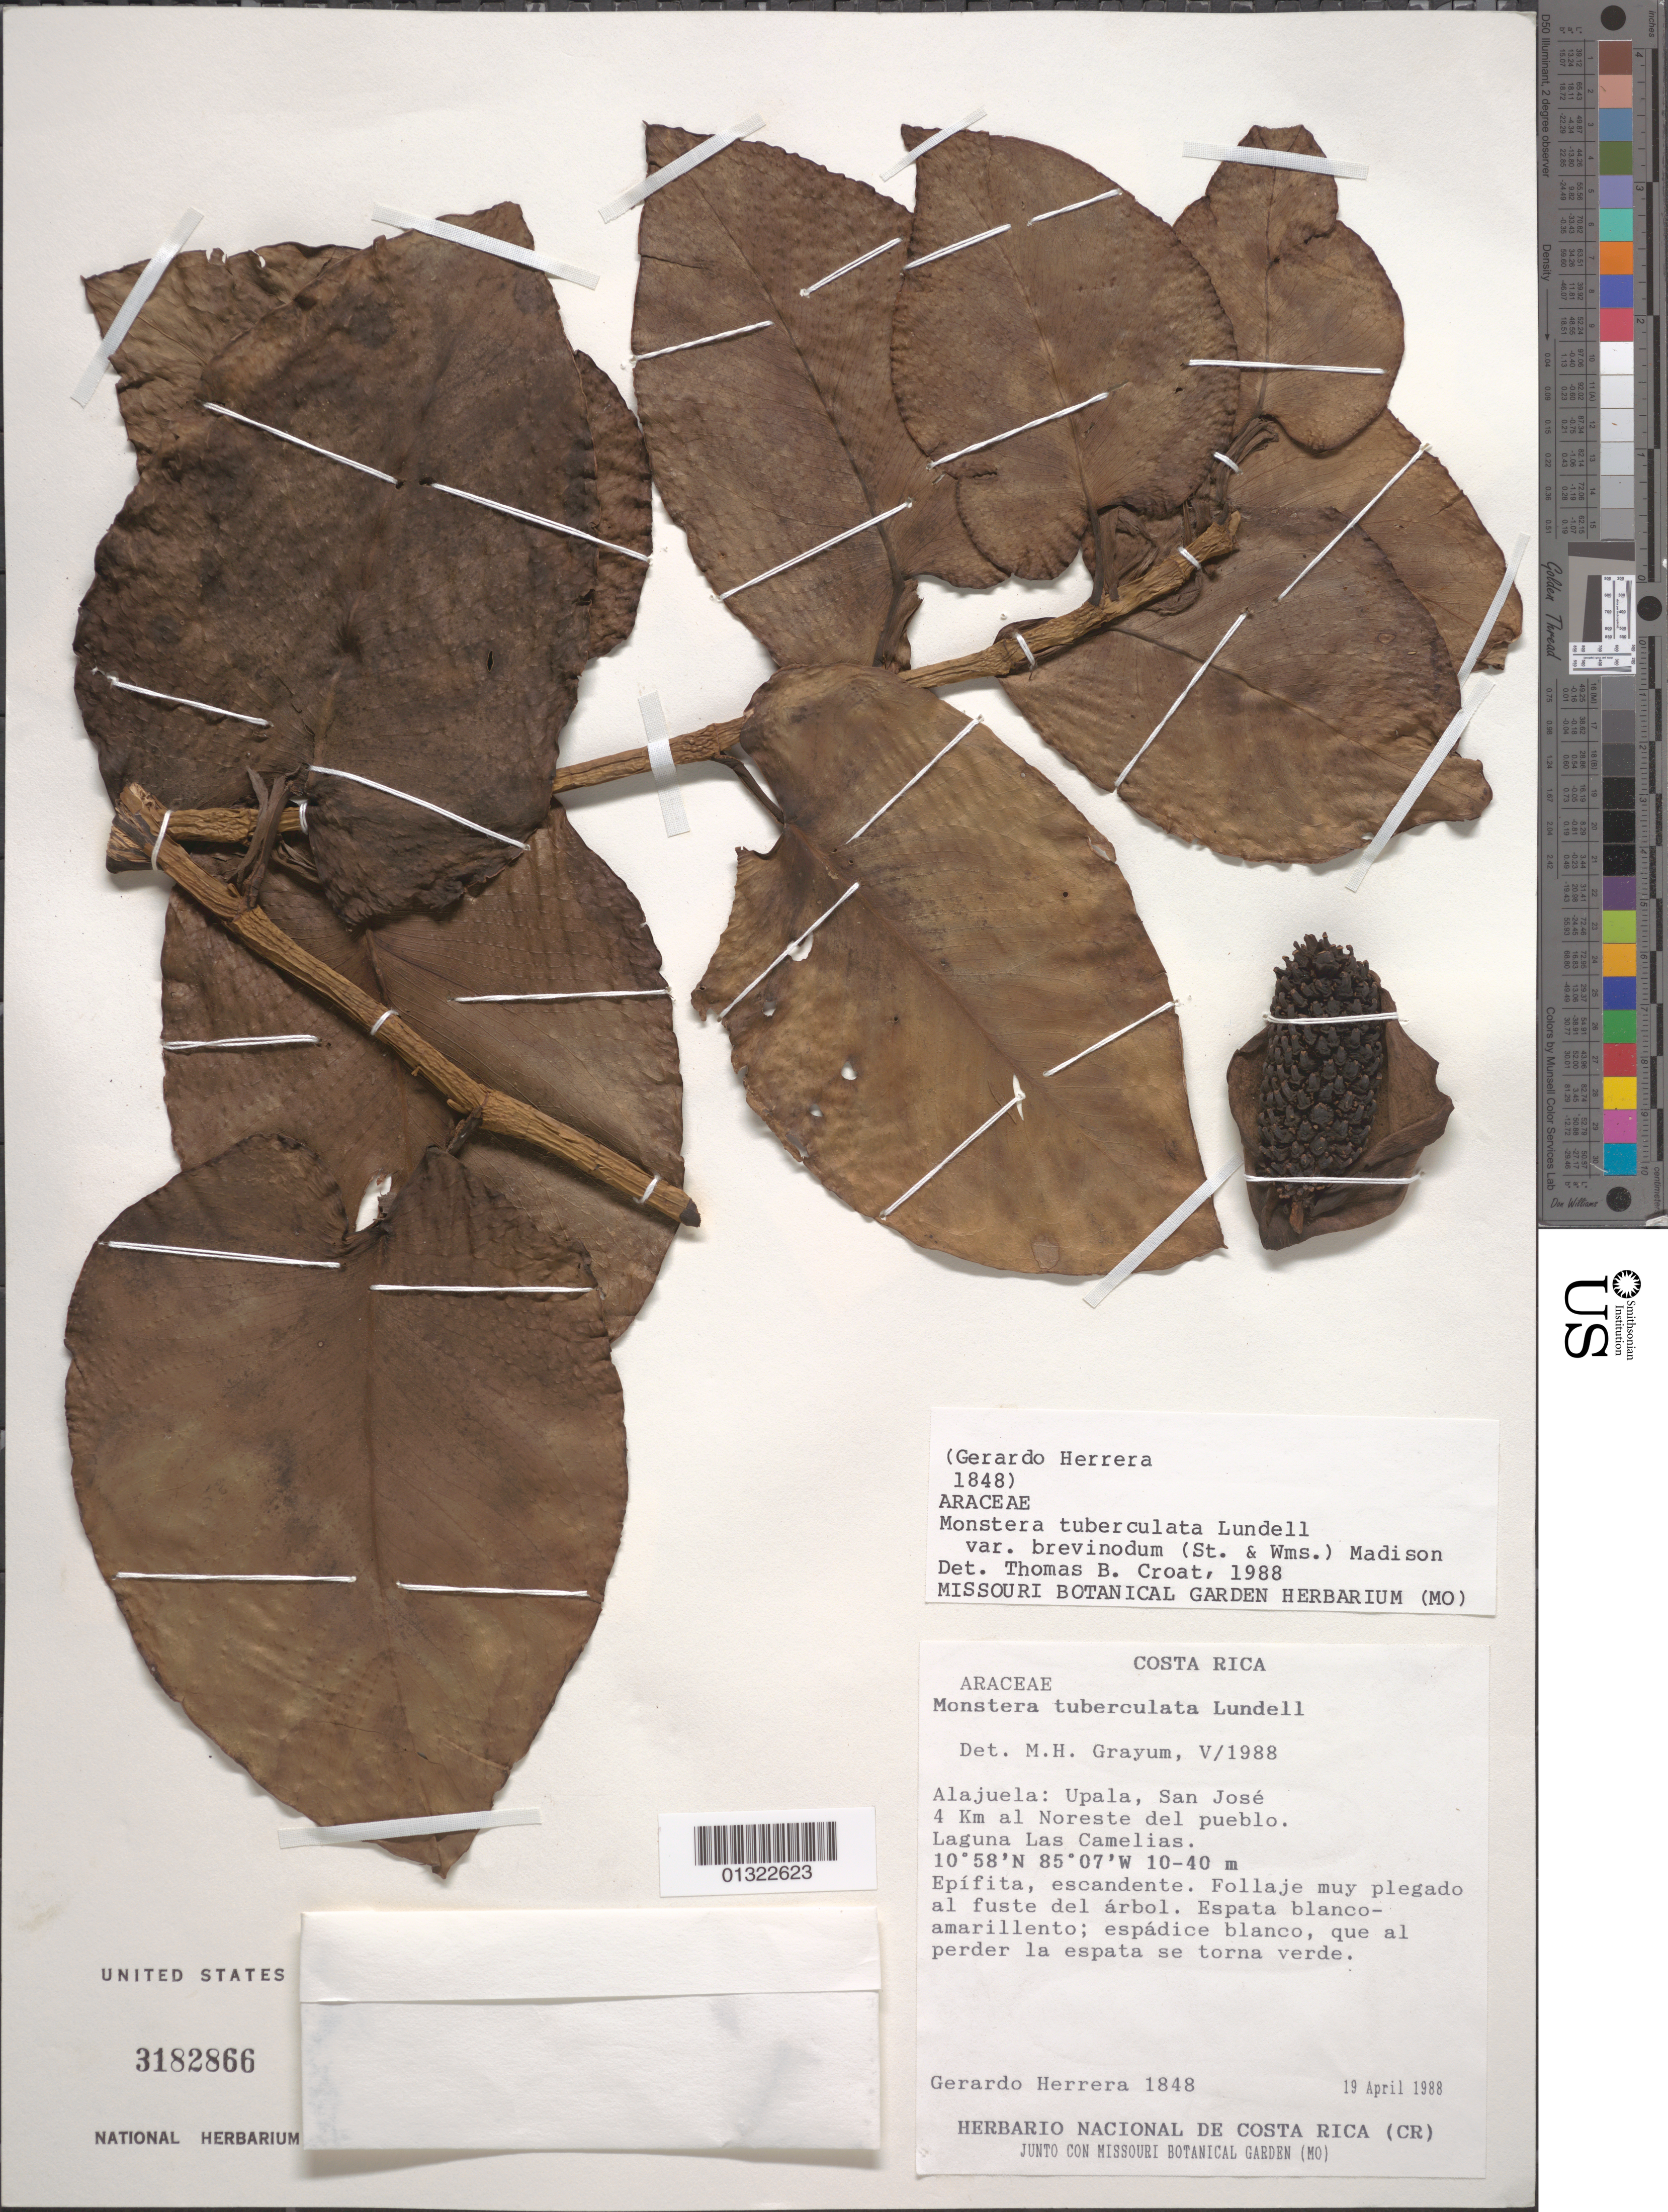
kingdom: Plantae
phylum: Tracheophyta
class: Liliopsida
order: Alismatales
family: Araceae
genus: Monstera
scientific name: Monstera tuberculata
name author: Lundell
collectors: G. Herrera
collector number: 1848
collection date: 1988-04-19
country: Costa Rica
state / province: Alajuela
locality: Upala, San José. 4 Km al Noreste del pueblo. Laguna Las Camelias.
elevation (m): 10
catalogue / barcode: US 3182866